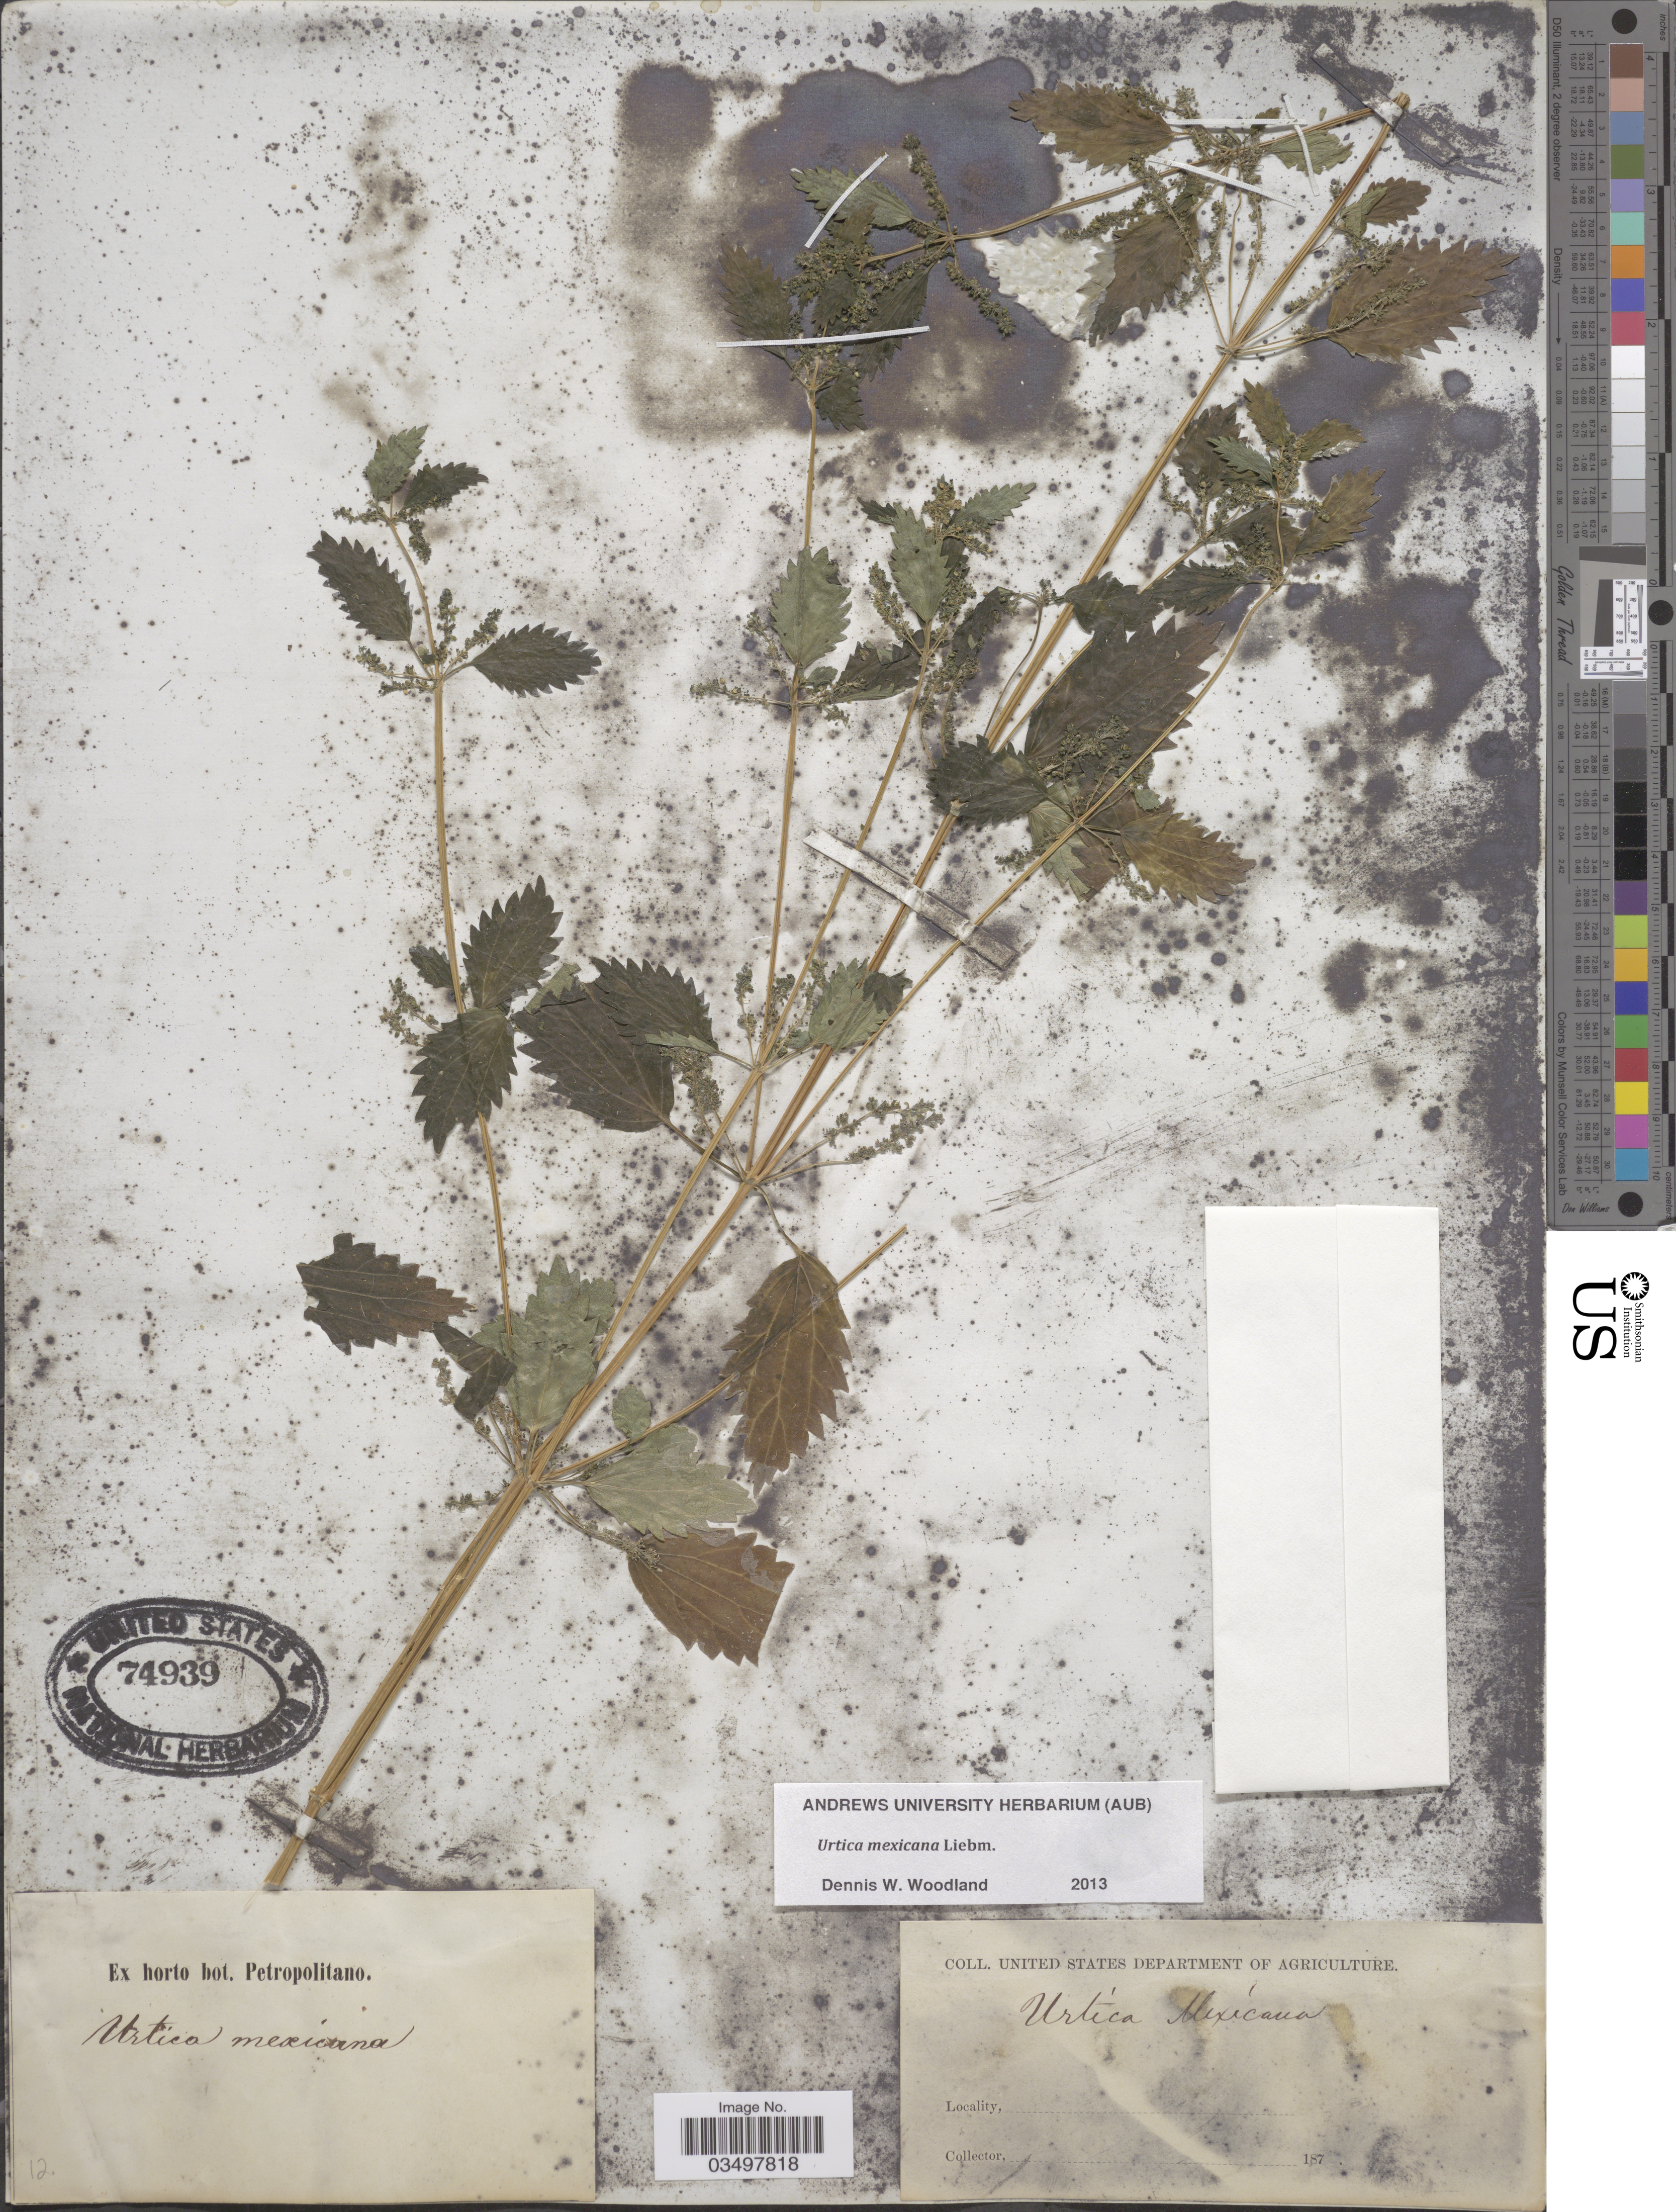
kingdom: Plantae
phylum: Tracheophyta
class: Magnoliopsida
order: Rosales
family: Urticaceae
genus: Urtica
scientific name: Urtica mexicana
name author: Liebm.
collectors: United States Department of Agriculture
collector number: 12?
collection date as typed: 187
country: United States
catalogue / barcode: US 74939